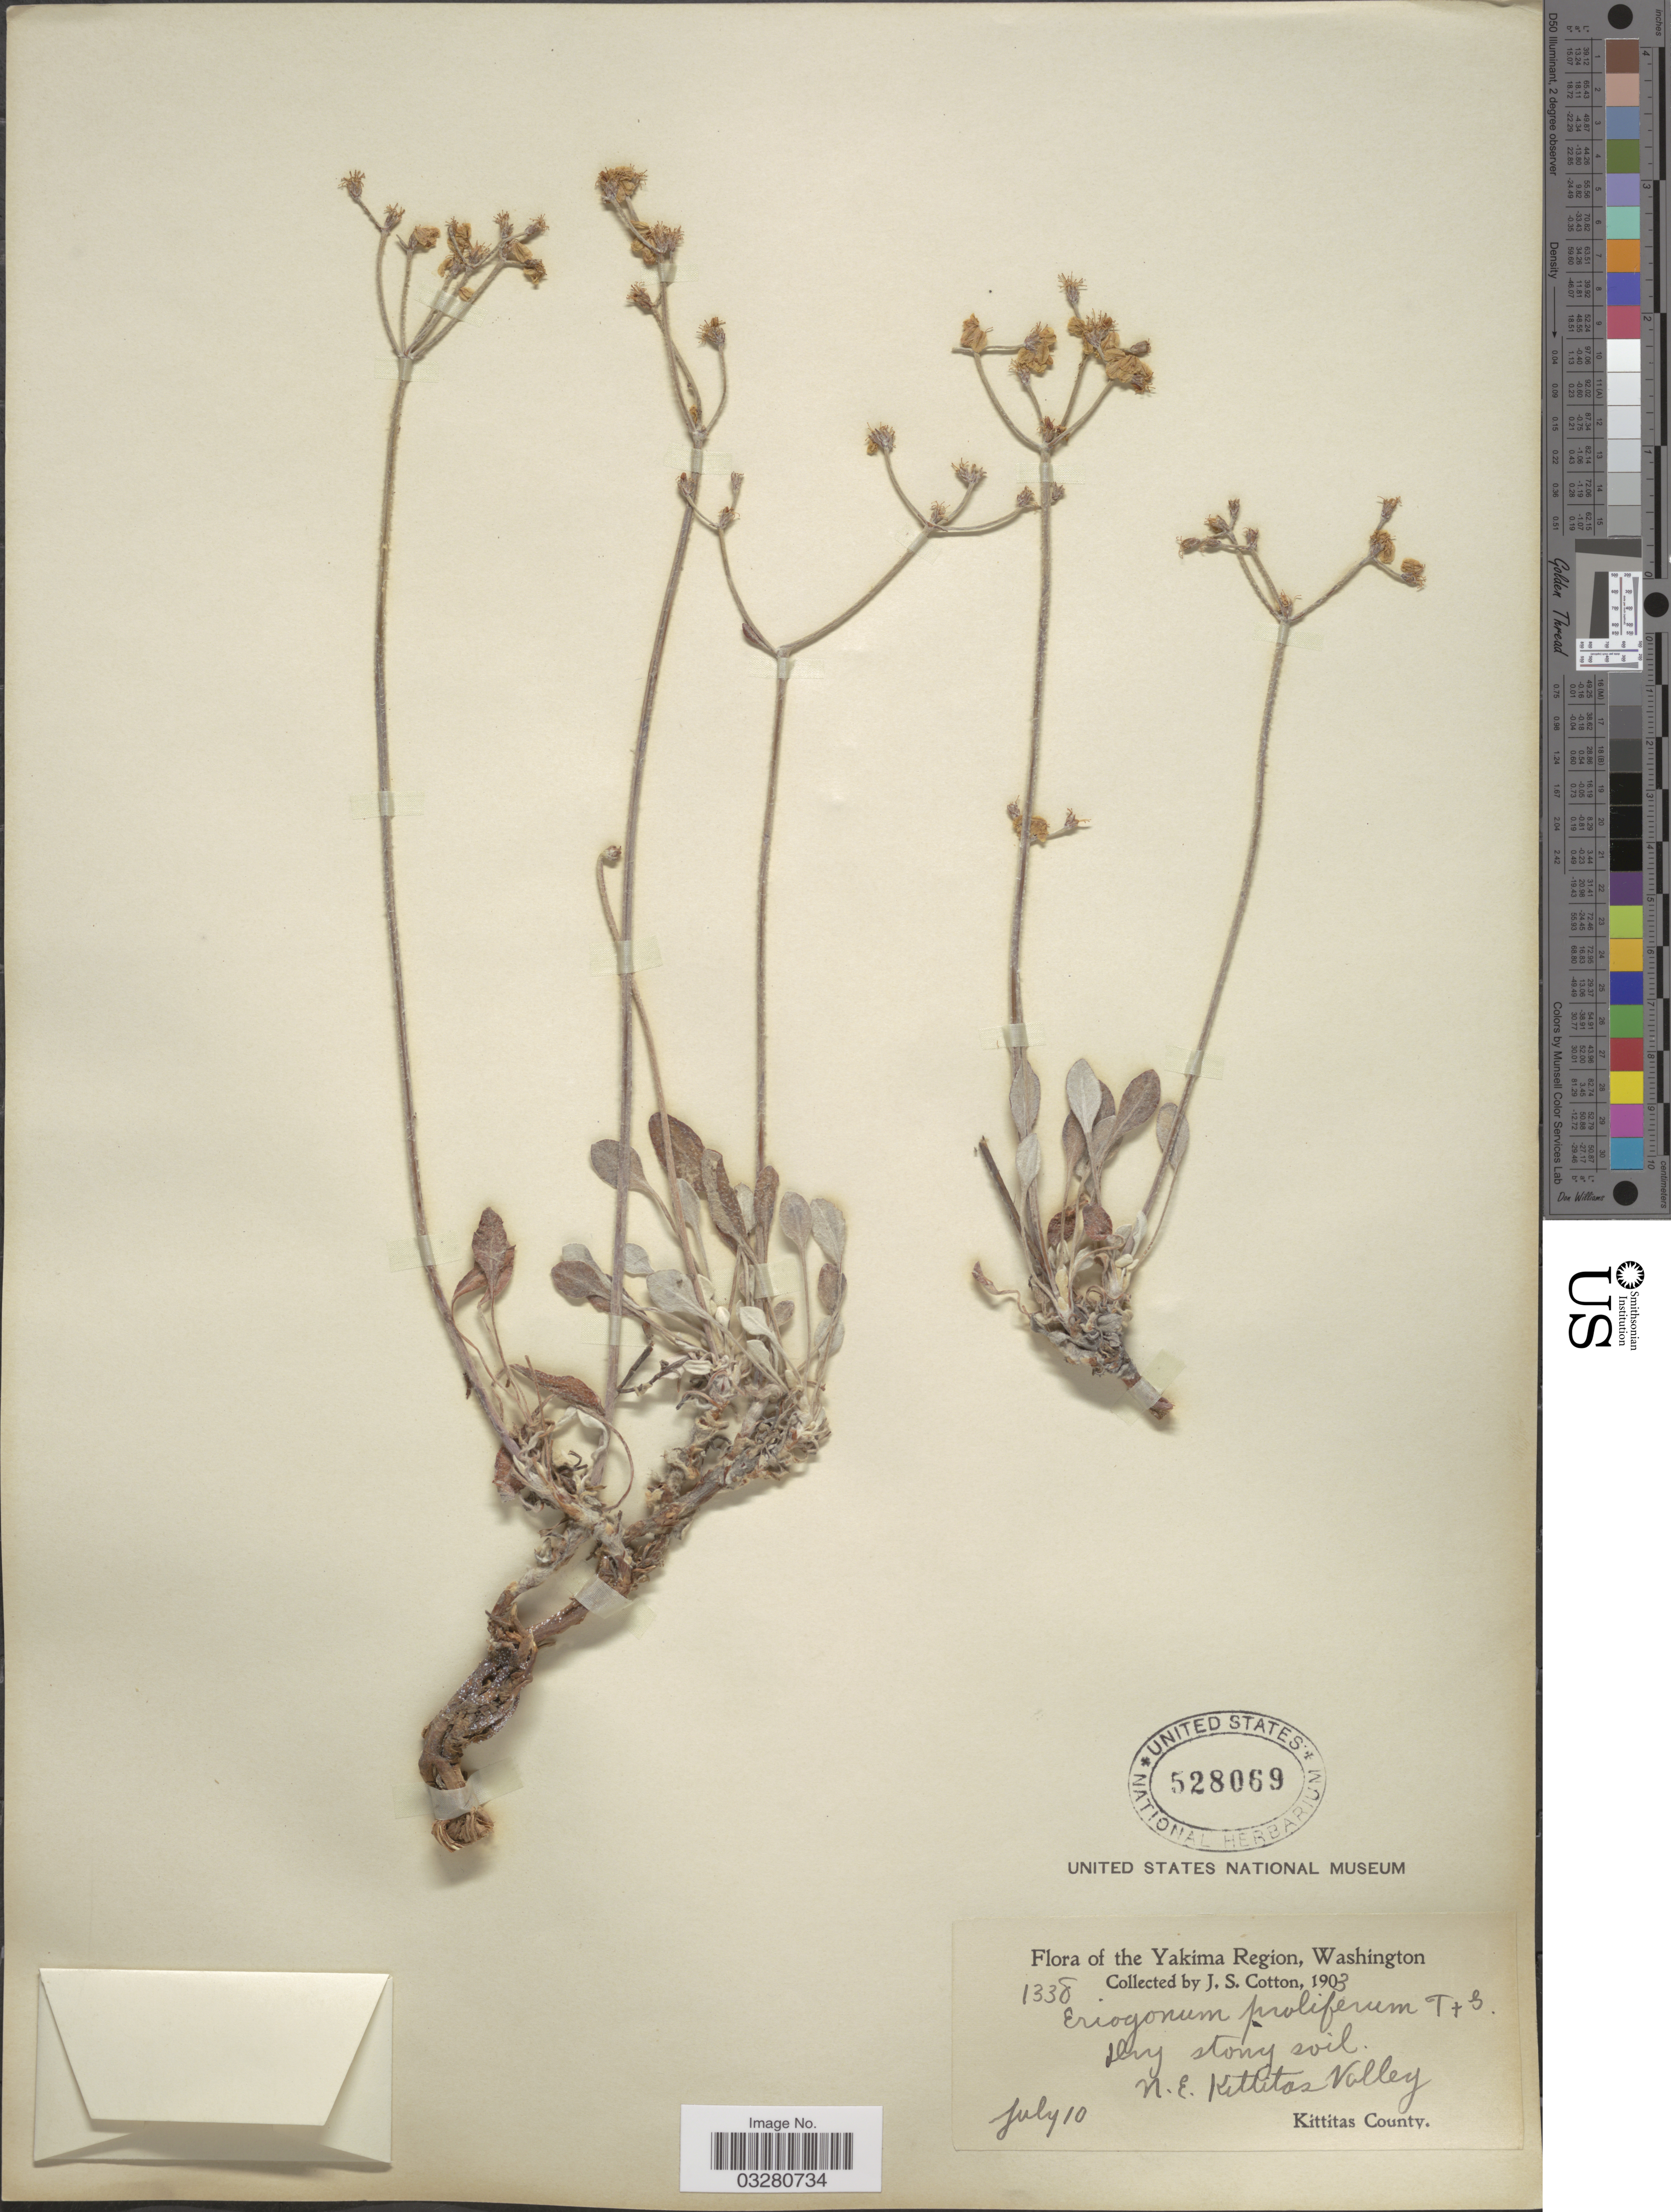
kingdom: Plantae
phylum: Tracheophyta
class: Magnoliopsida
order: Caryophyllales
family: Polygonaceae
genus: Eriogonum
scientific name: Eriogonum strictum subsp. proliferum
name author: (Torr. & A. Gray) S. Stokes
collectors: J. S. Cotton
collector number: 1338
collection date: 1903-07-10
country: United States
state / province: Washington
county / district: Kittitas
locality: Yakima Region. N.E. Kittitas Valley. Kittitas County.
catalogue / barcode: US 528069